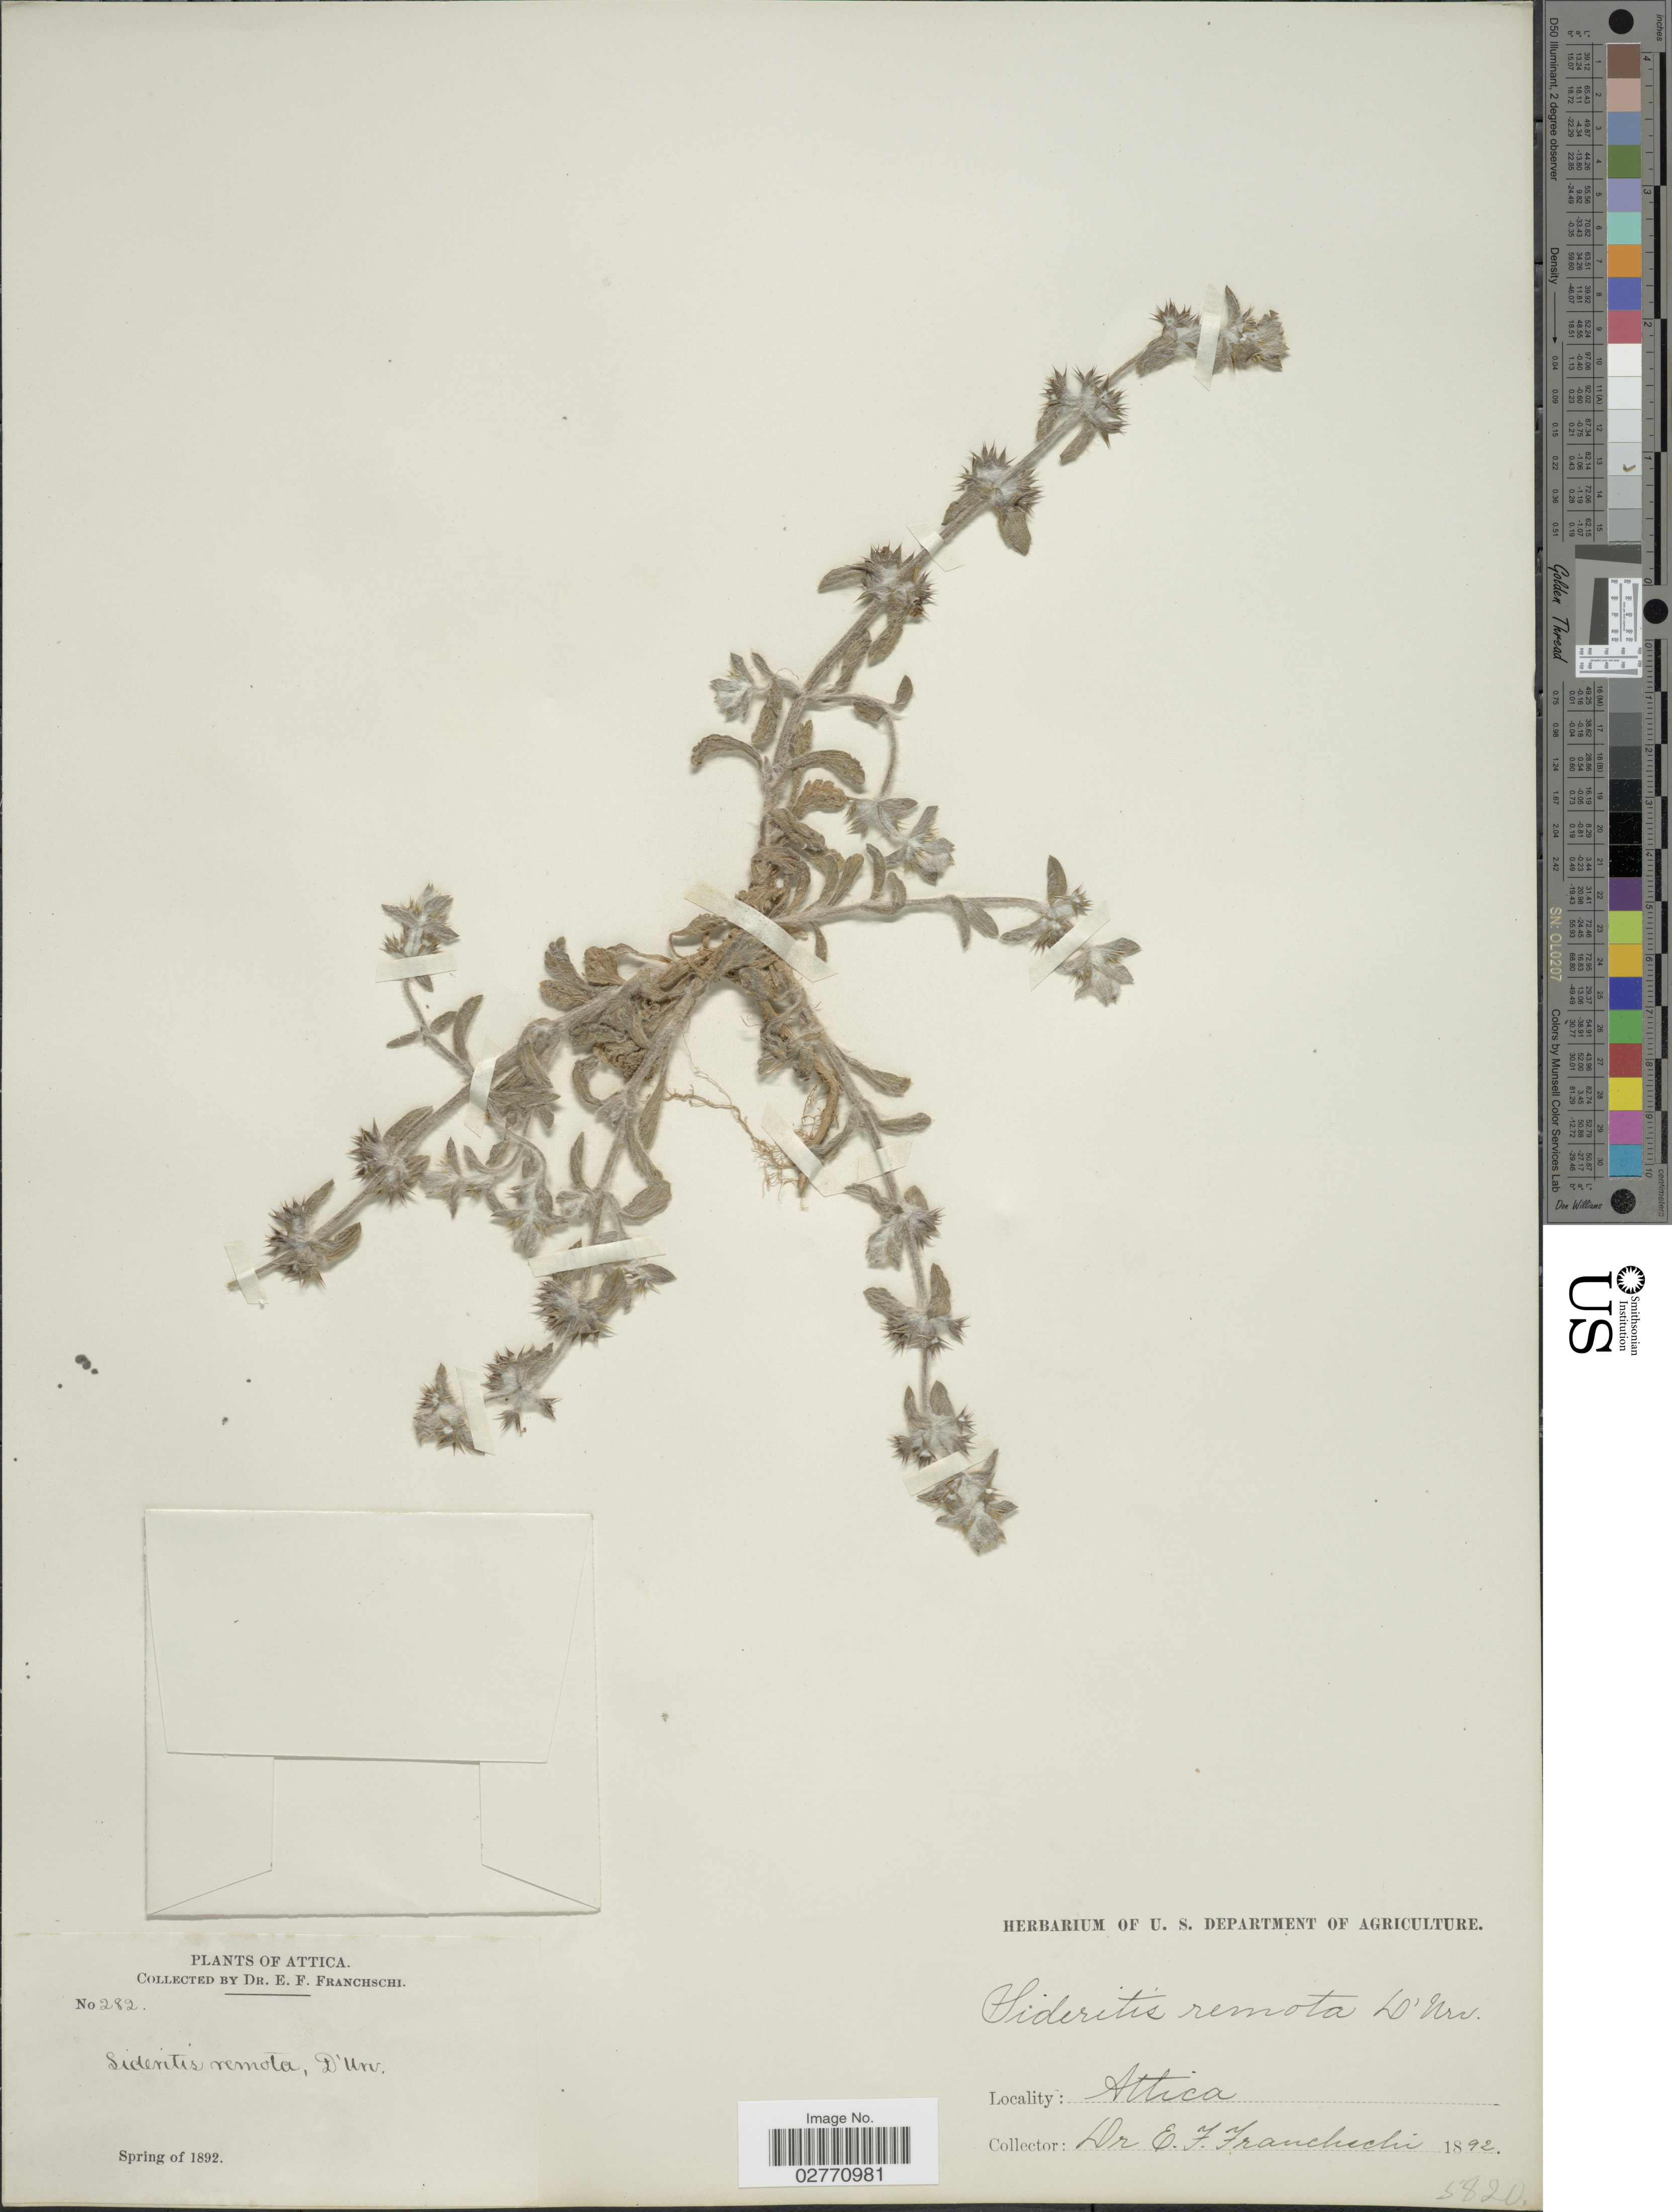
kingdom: Plantae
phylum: Tracheophyta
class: Magnoliopsida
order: Lamiales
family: Lamiaceae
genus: Sideritis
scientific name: Sideritis remota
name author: d'Urv.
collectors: E. Franchschi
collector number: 282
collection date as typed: Spring of 1892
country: Greece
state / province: Attica